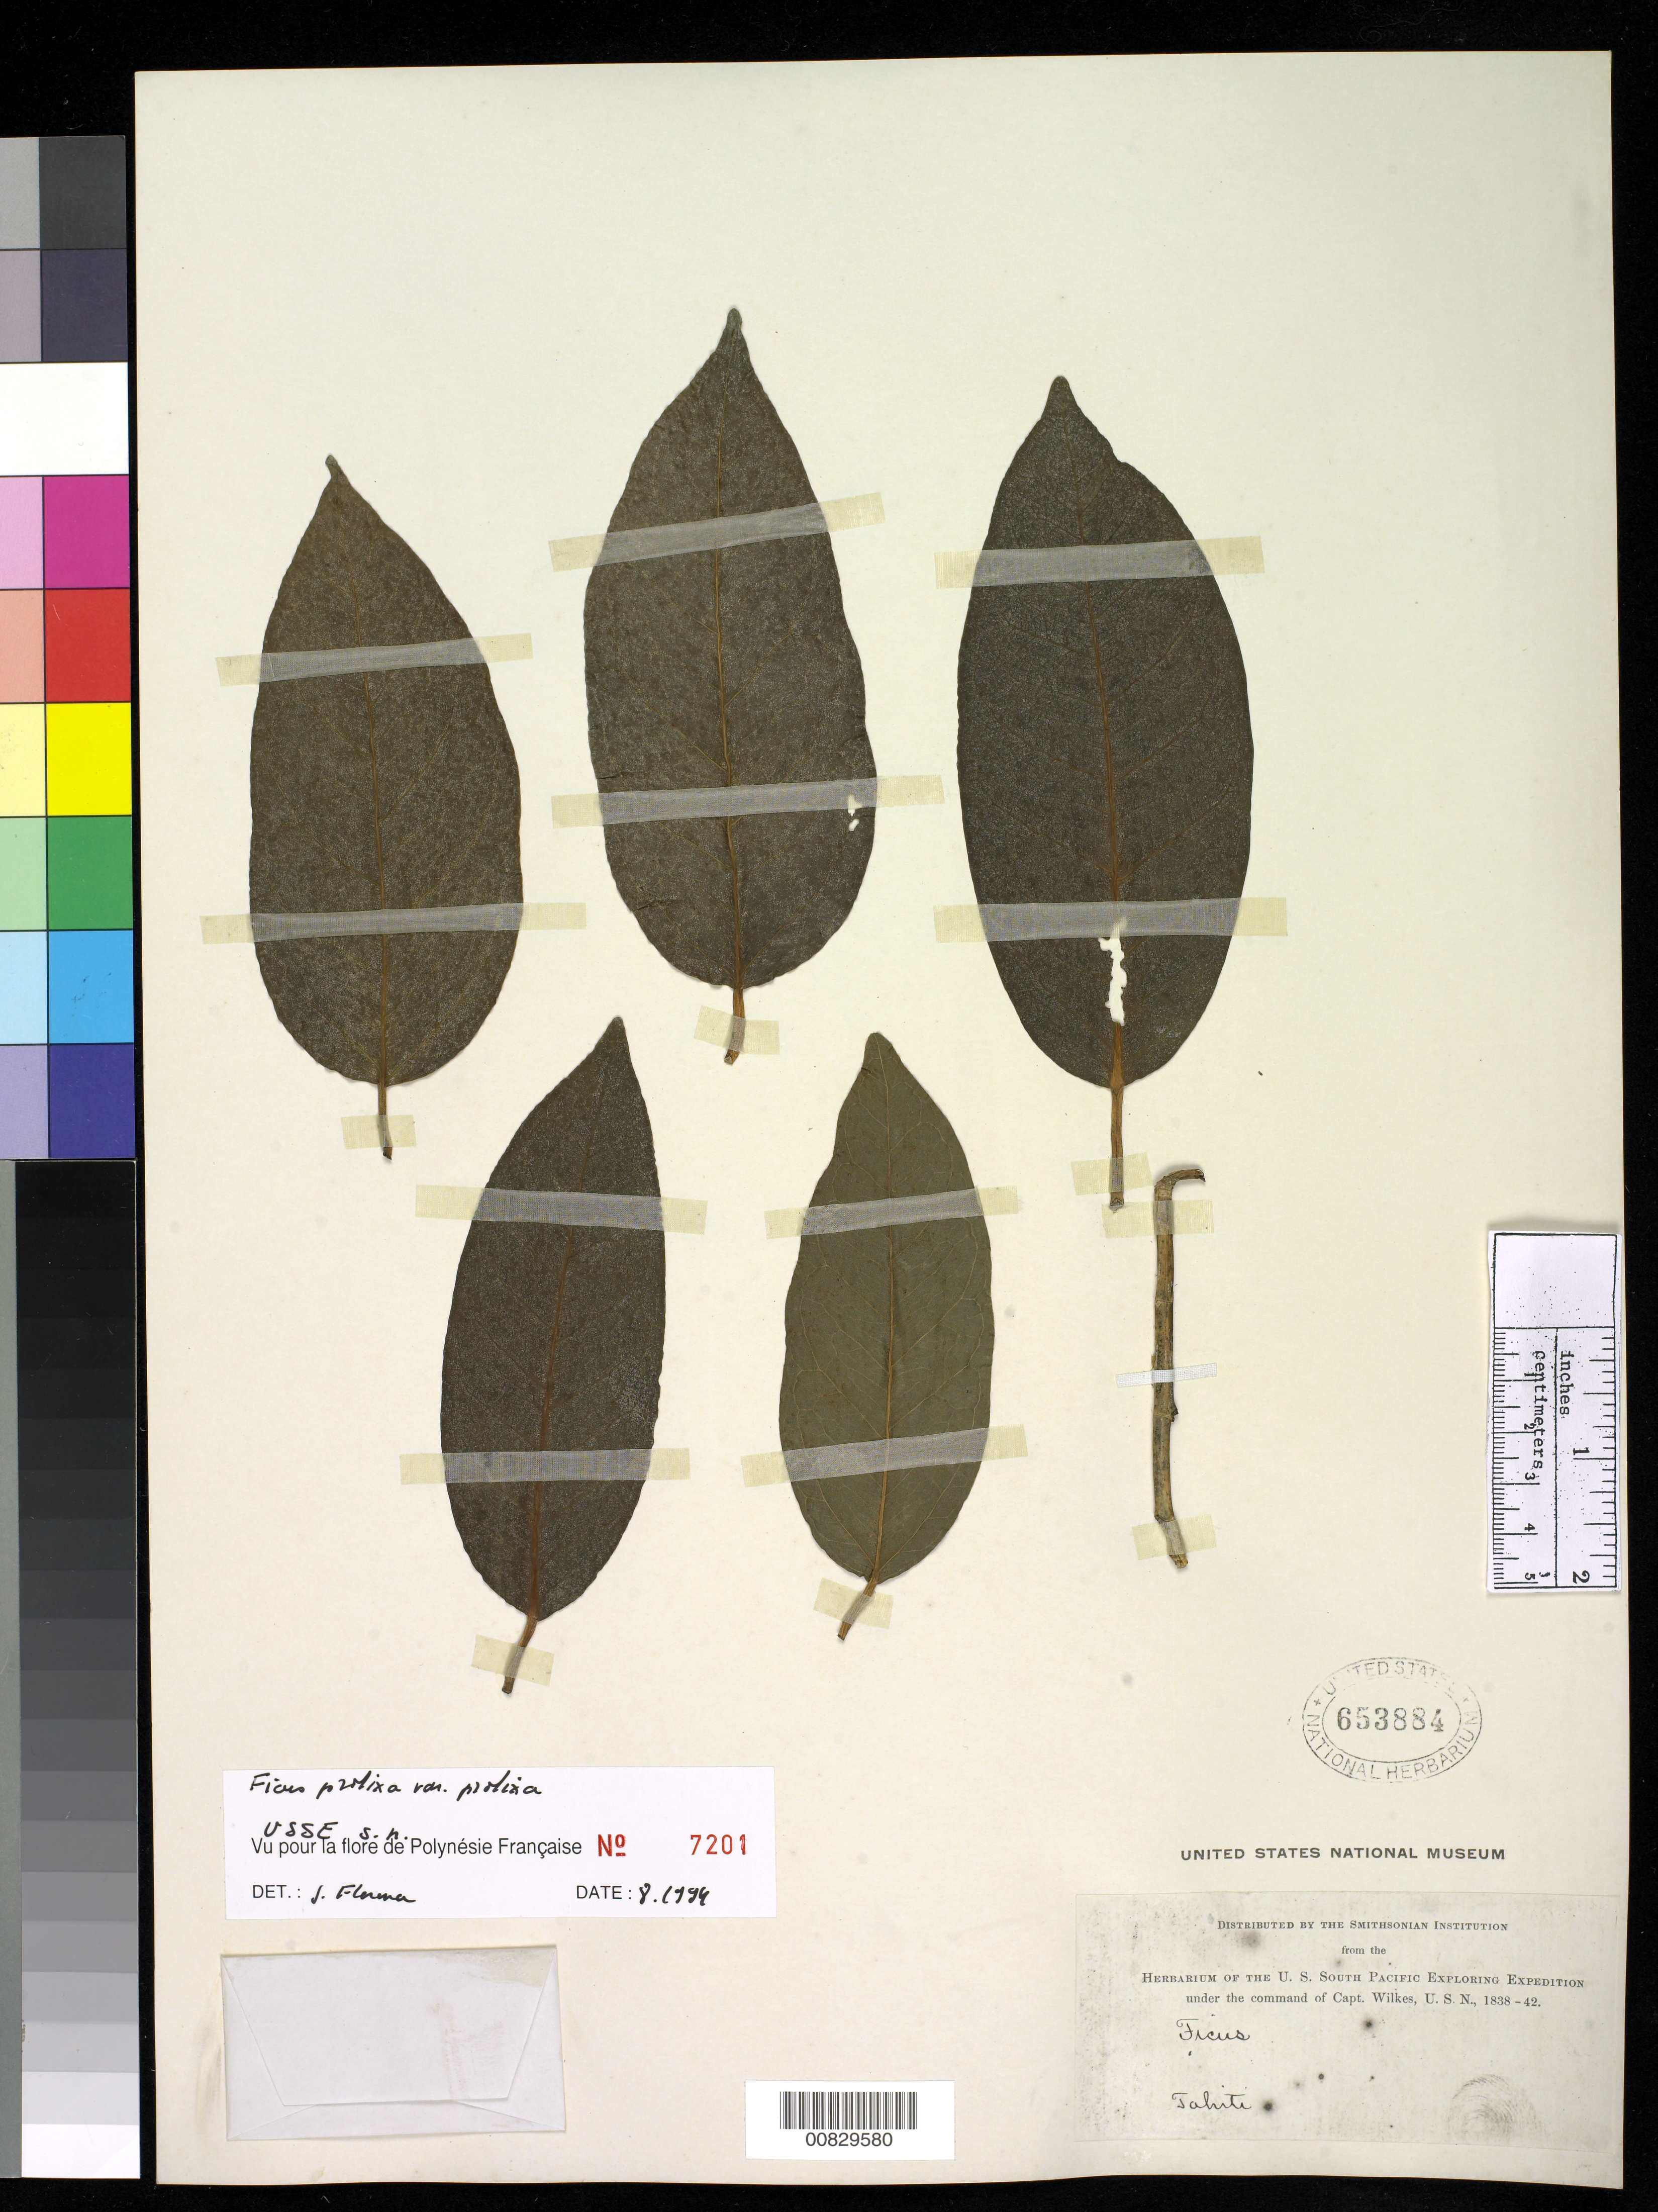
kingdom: Plantae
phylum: Tracheophyta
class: Magnoliopsida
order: Rosales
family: Moraceae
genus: Ficus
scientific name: Ficus prolixa var. prolixa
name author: G. Forst.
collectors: Wilkes Explor. Exped.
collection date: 1838/1842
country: French Polynesia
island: Tahiti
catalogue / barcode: US 653884